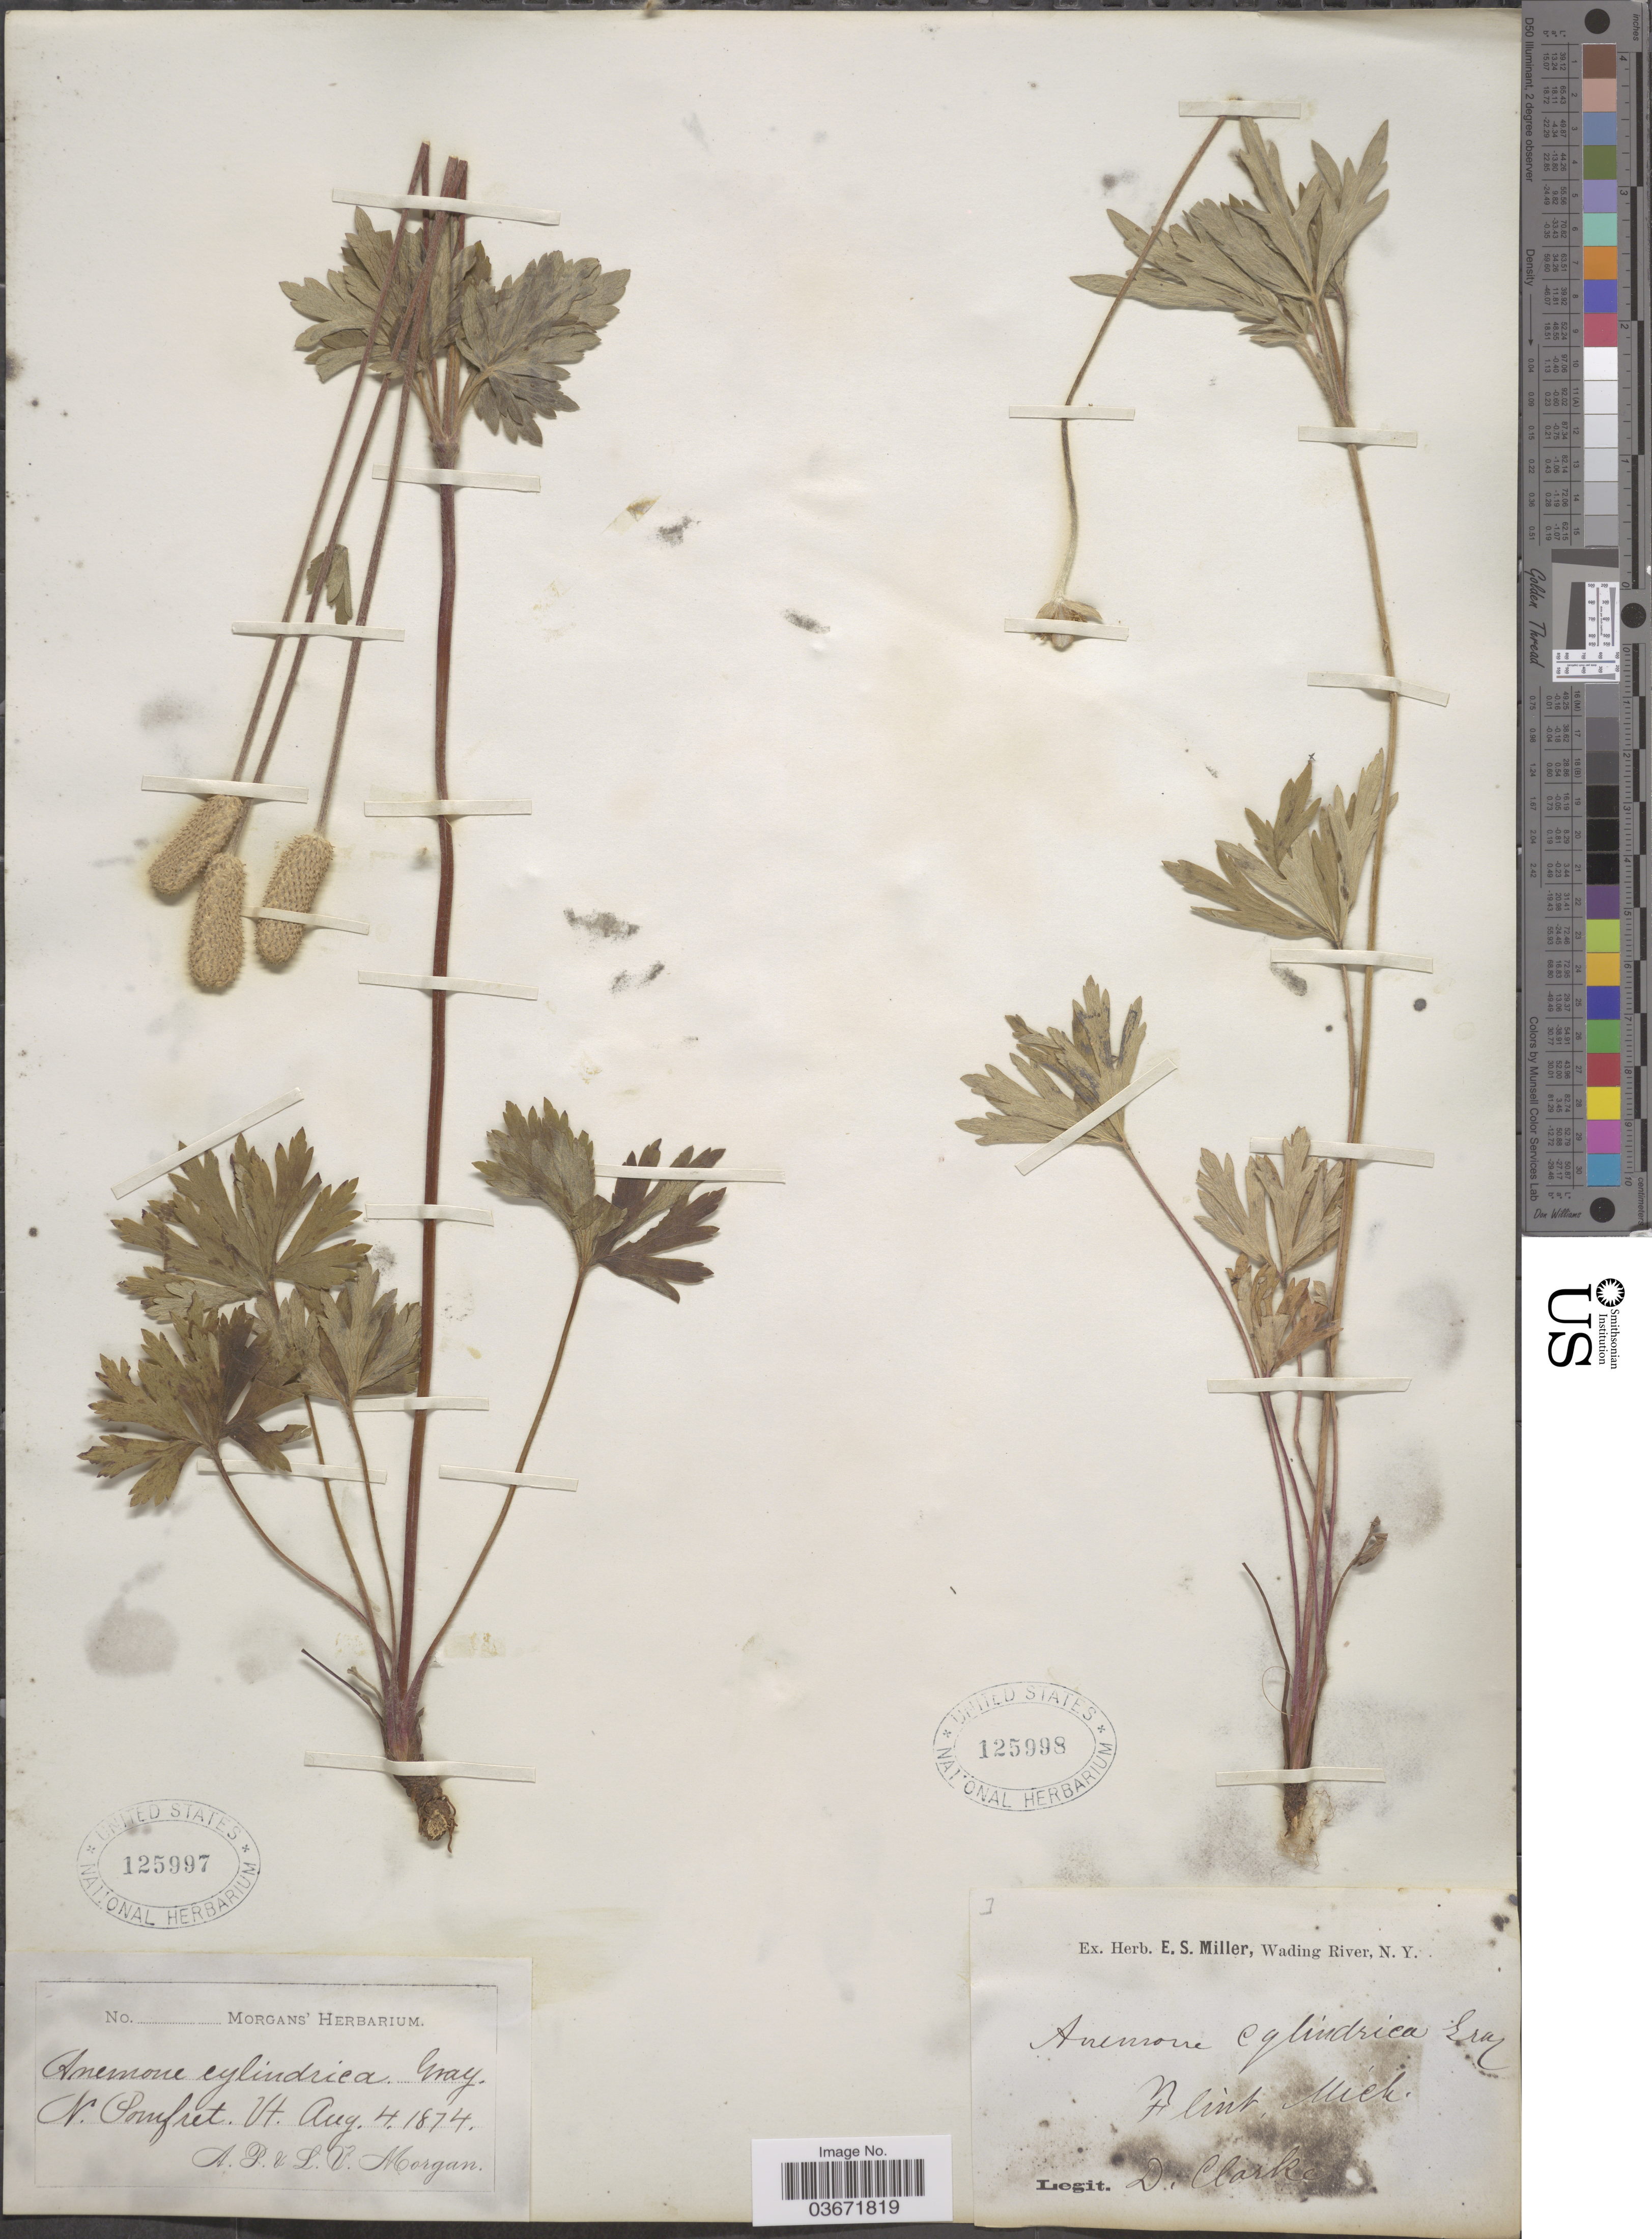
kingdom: Plantae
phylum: Tracheophyta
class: Magnoliopsida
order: Ranunculales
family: Ranunculaceae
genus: Anemone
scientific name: Anemone cylindrica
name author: A. Gray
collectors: D. Clarke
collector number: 3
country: United States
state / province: Michigan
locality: Flint.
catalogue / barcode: US 125998